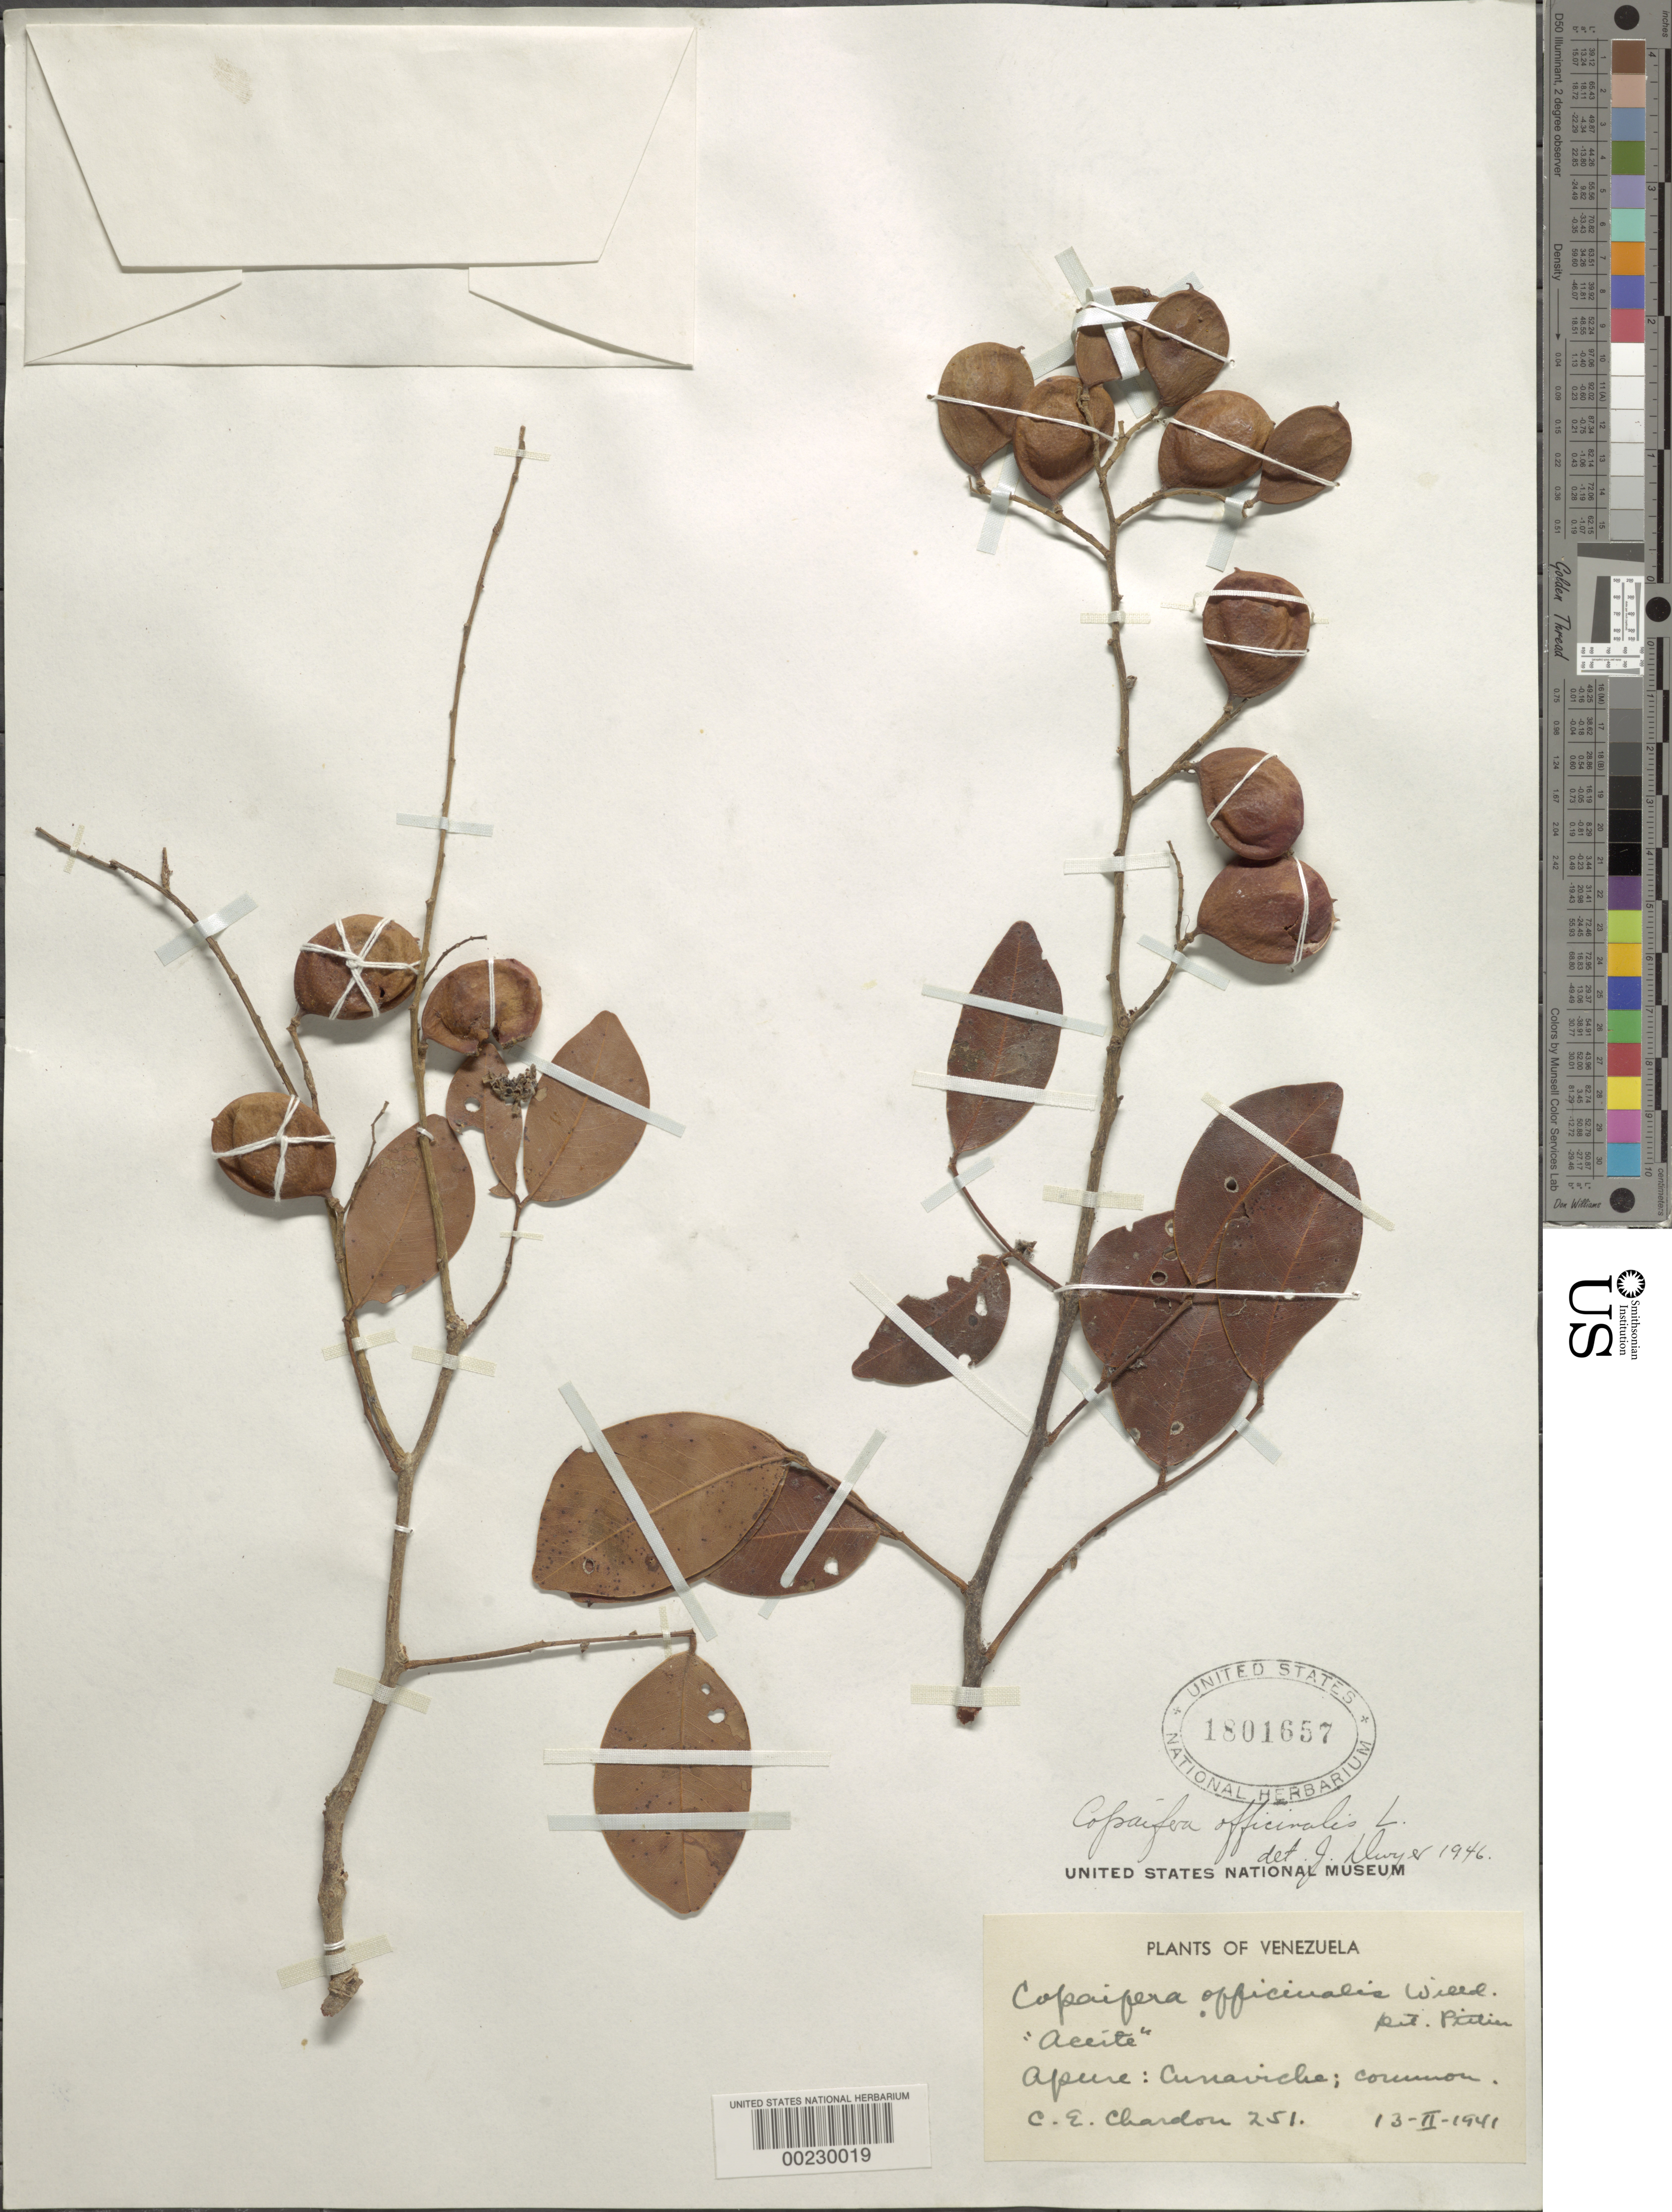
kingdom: Plantae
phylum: Tracheophyta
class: Magnoliopsida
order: Fabales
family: Fabaceae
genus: Copaifera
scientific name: Copaifera officinalis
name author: (Jacq.) L.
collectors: C. E. Chardón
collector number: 251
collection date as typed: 13 Feb 1941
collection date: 1941-02-13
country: Venezuela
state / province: Apure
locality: Cunaviche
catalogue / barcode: US 1801657